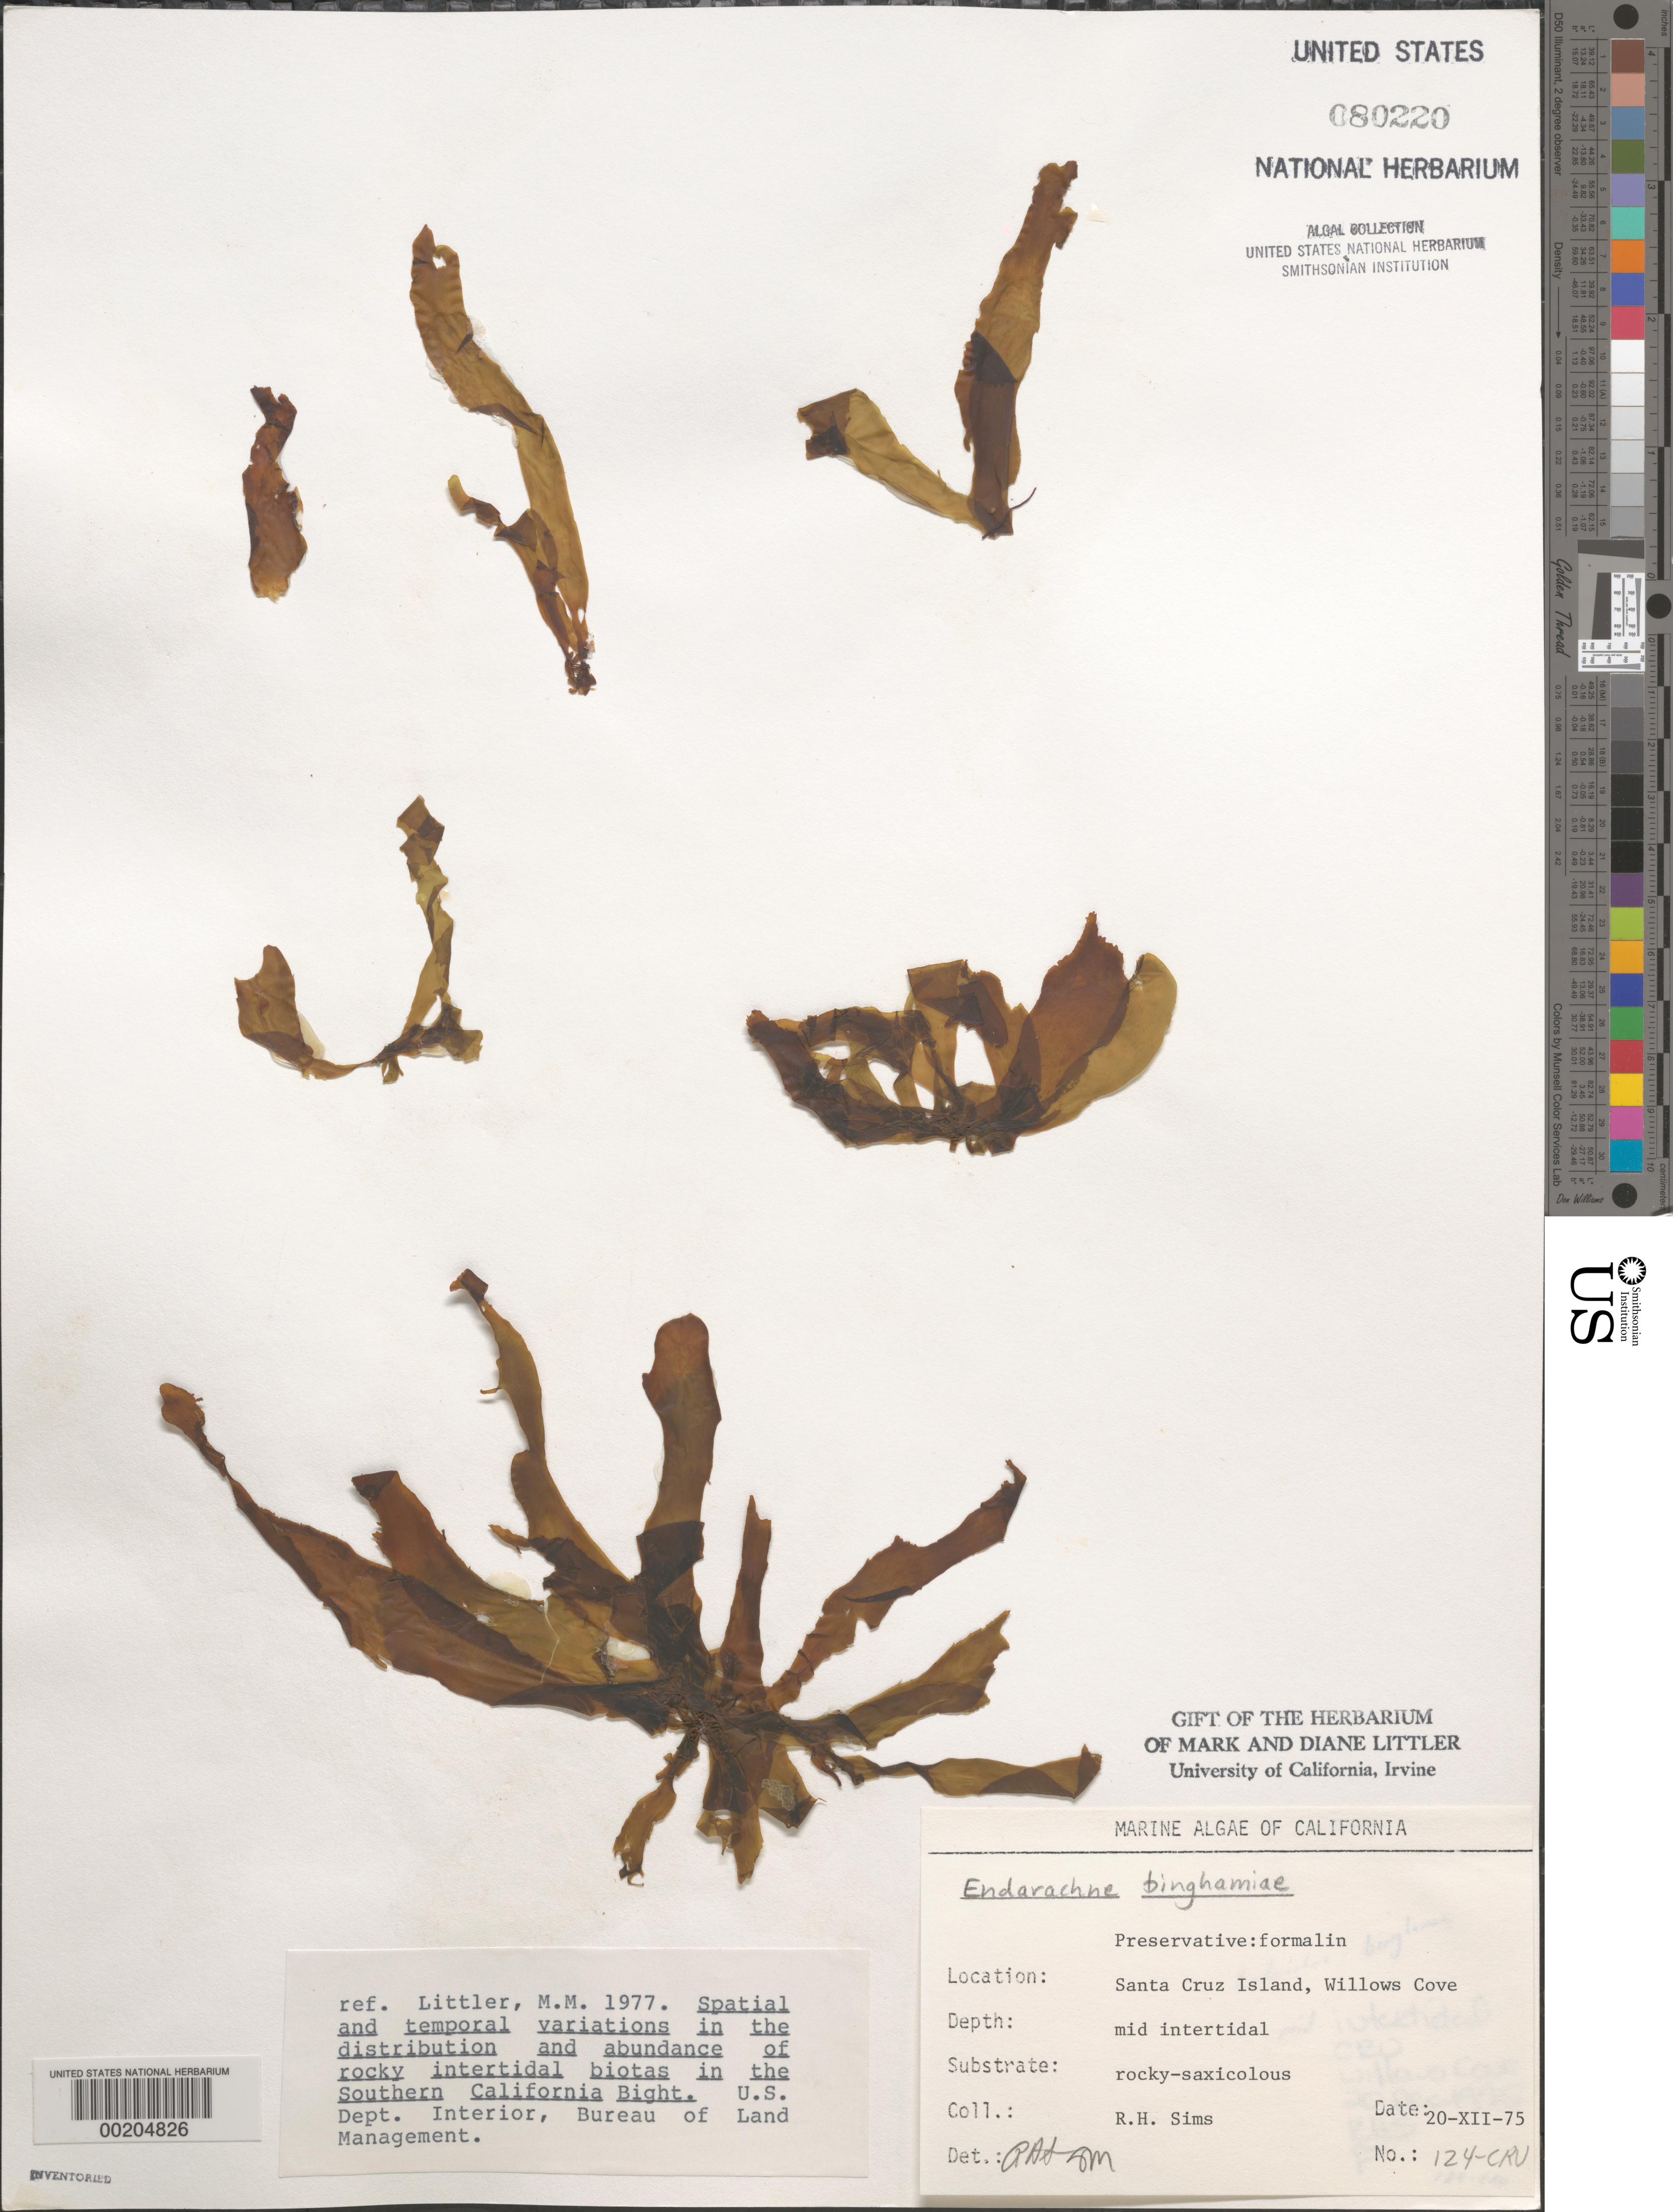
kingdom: Chromista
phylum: Ochrophyta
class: Phaeophyceae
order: Scytosiphonales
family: Scytosiphonaceae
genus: Petalonia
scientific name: Petalonia binghamiae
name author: (J. Agardh) K.L.Vinogr.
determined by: Algae name updating Project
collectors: R. H. Sims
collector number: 124-cru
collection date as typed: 20 Dec 1975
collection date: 1975-12-20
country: United States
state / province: California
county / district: Santa Barbara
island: Santa Cruz Island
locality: Willows Anchorage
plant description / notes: BLM-SOCALBIGHT Rocky Intertidal Survey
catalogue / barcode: US 80220